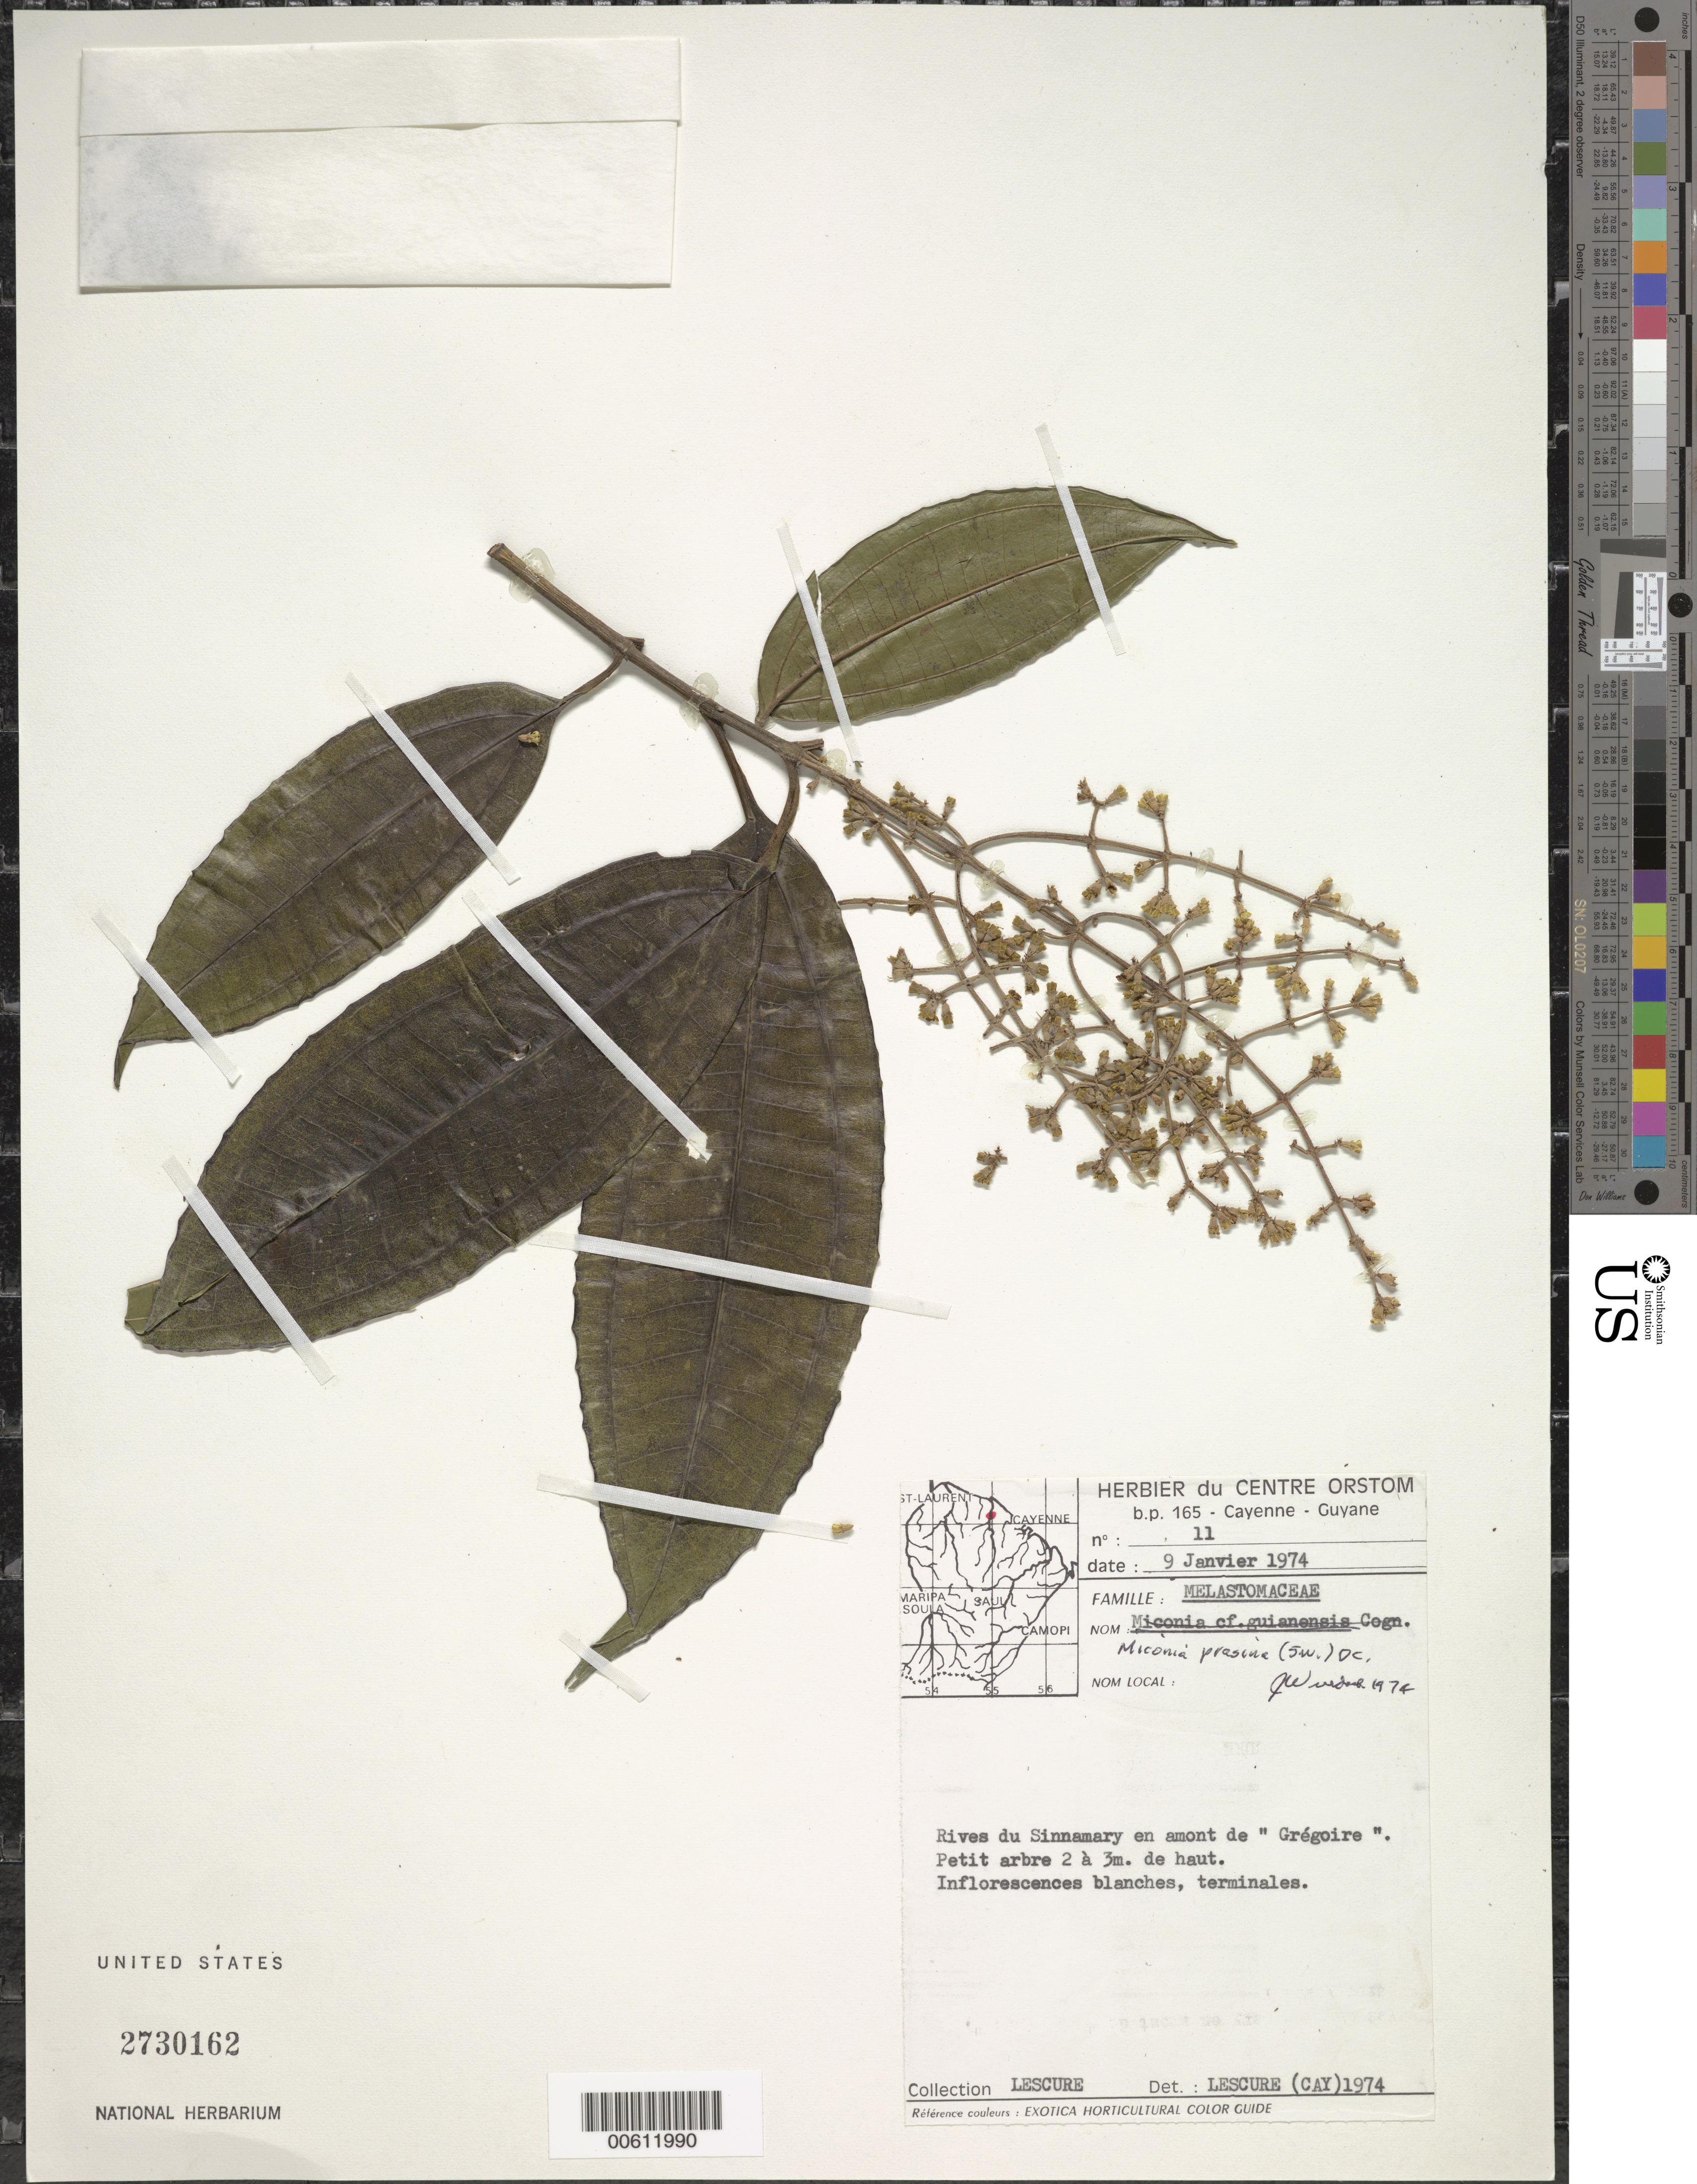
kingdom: Plantae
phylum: Tracheophyta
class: Magnoliopsida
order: Myrtales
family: Melastomataceae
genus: Miconia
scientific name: Miconia prasina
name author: (Sw.) DC.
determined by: Wurdack, John J., (US), US (UNITED STATES)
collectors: J.-P. Lescure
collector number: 11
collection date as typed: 9-Jan-74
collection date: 1974-01-09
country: French Guiana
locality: Rivière Sinnamary, en amont de "Grégoire"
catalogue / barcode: US 2730162